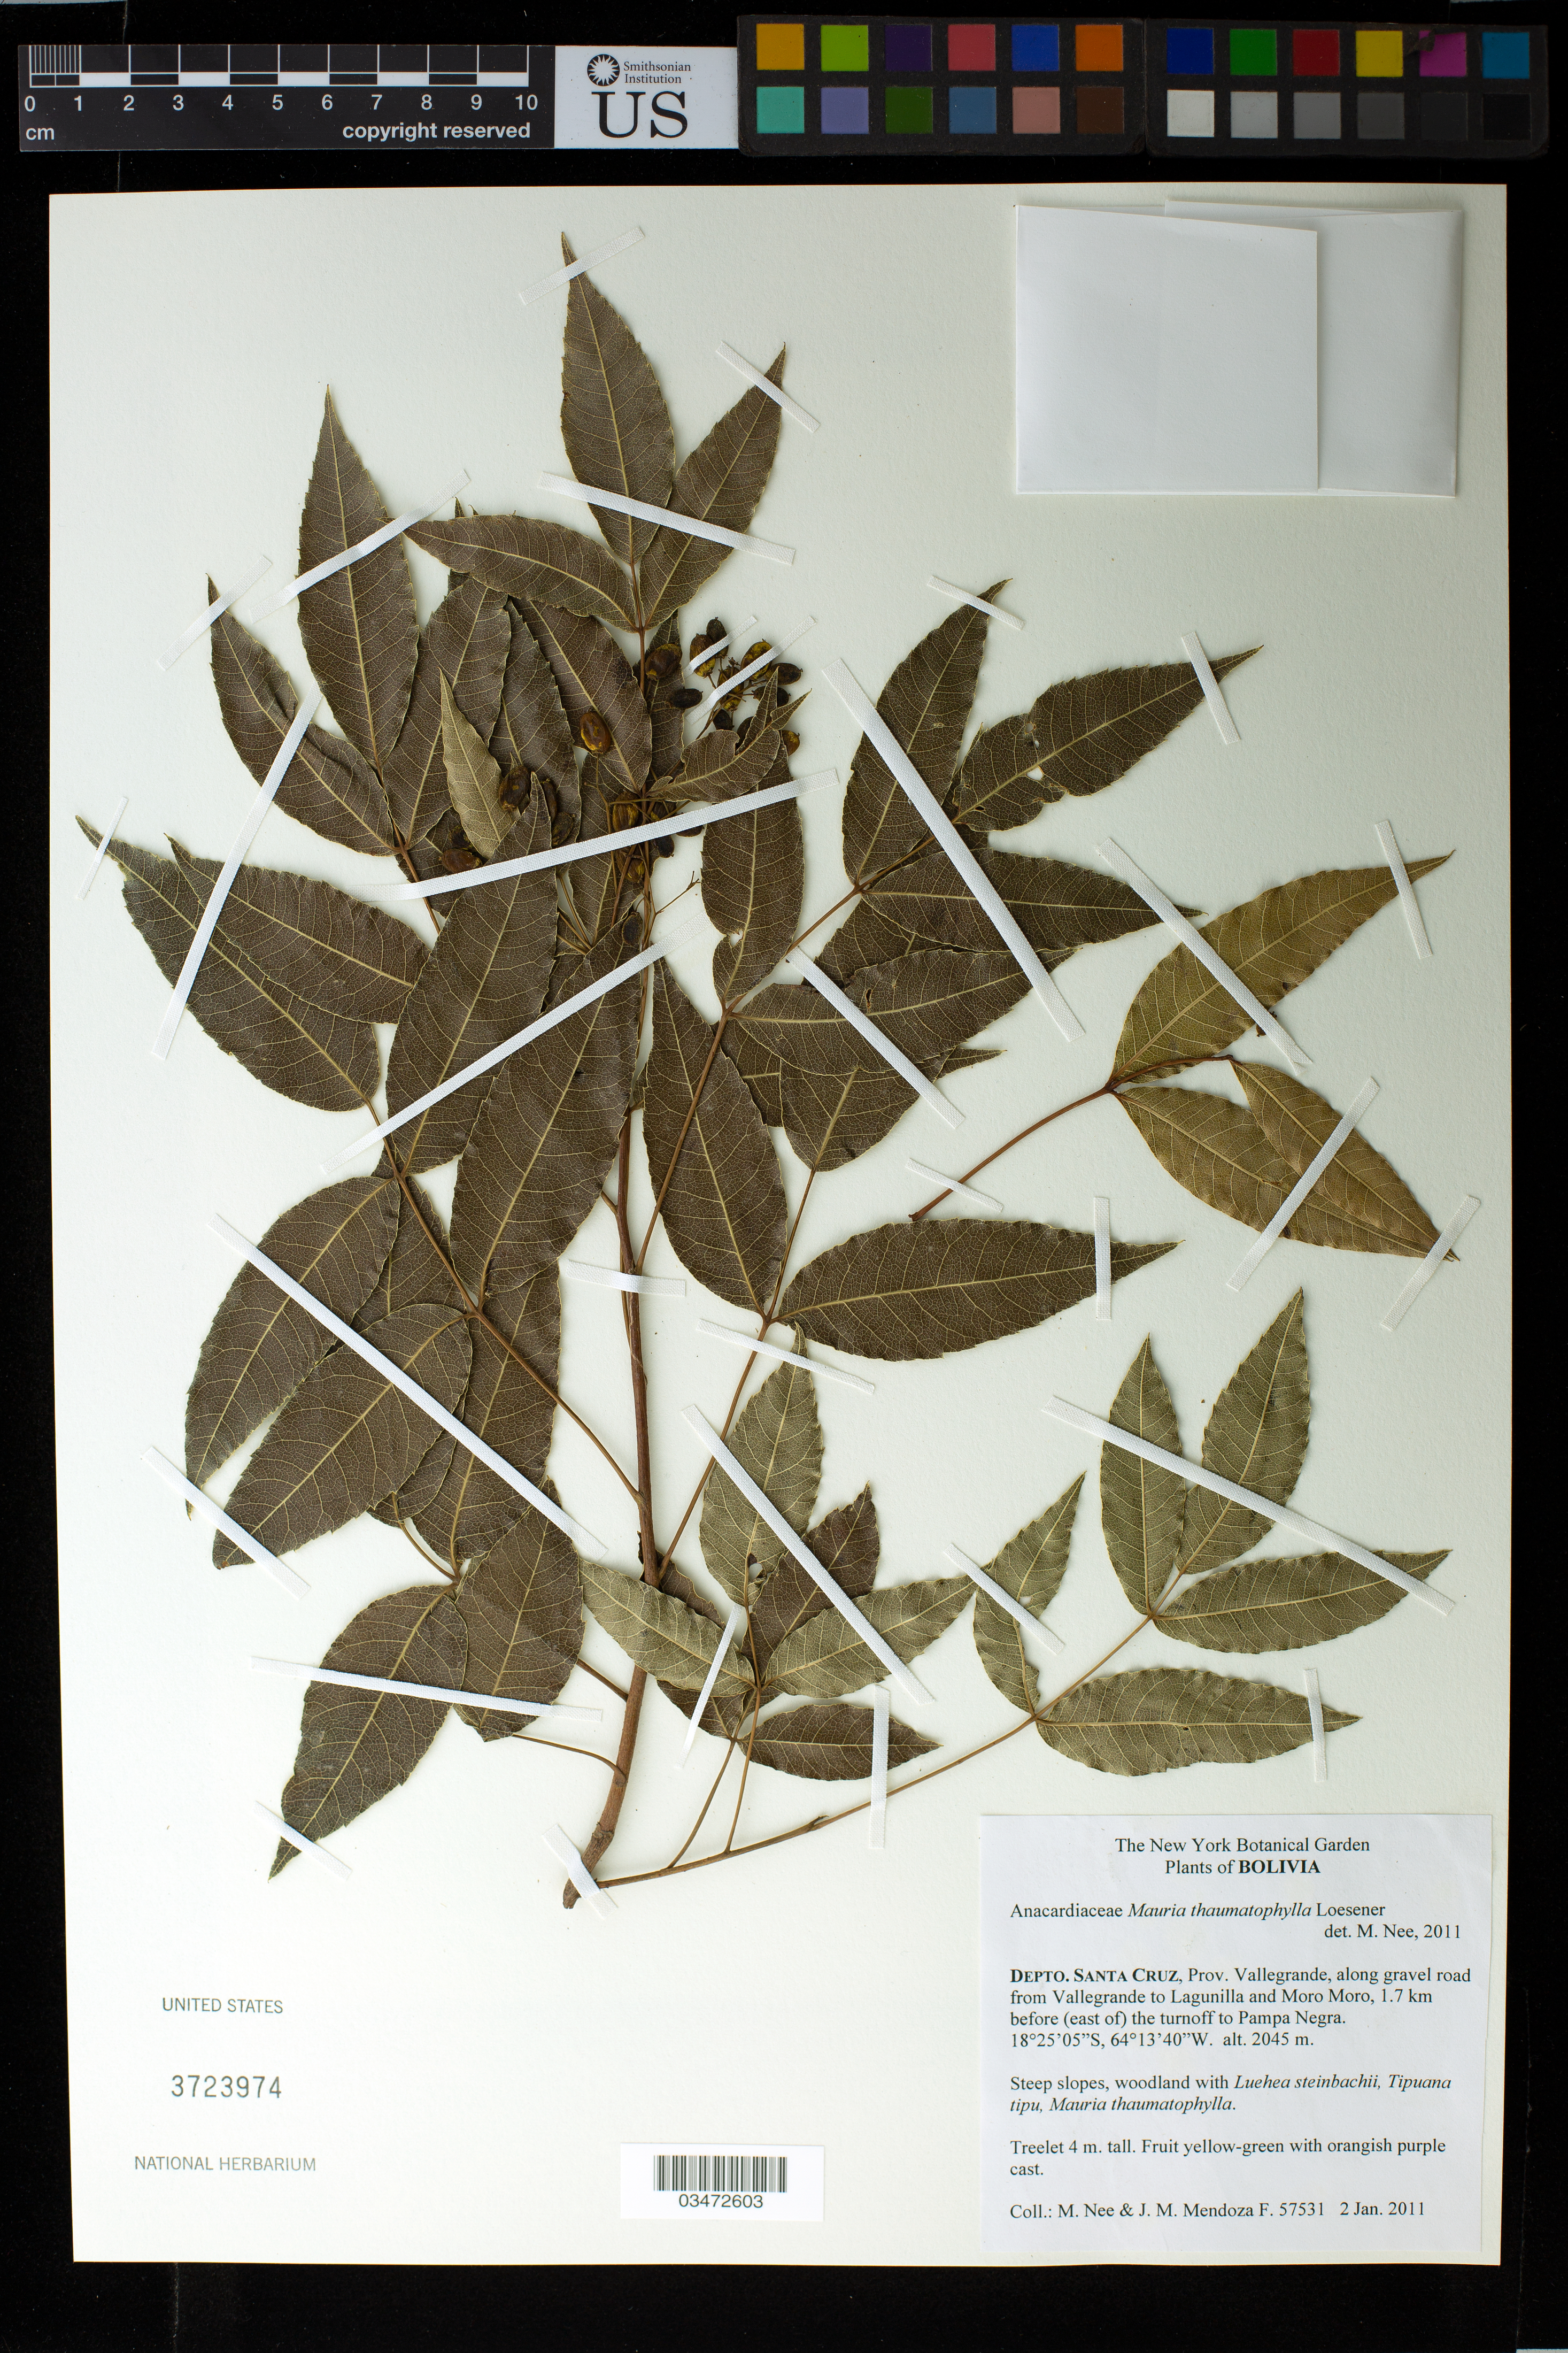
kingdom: Plantae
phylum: Tracheophyta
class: Magnoliopsida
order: Sapindales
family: Anacardiaceae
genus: Mauria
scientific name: Mauria thaumatophylla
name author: Loes.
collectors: M. Nee & J. M. Mendoza F.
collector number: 57531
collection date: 2011-01-02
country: Bolivia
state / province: Santa Cruz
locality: Depto. Santa Cruz, Prov. Vallegrande, along gravel road from Vallegrande to Lagunilla and Moro Moro, 1.7 km before (east of) the turnoff to Pampa Negra.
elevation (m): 2045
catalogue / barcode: US 3723974